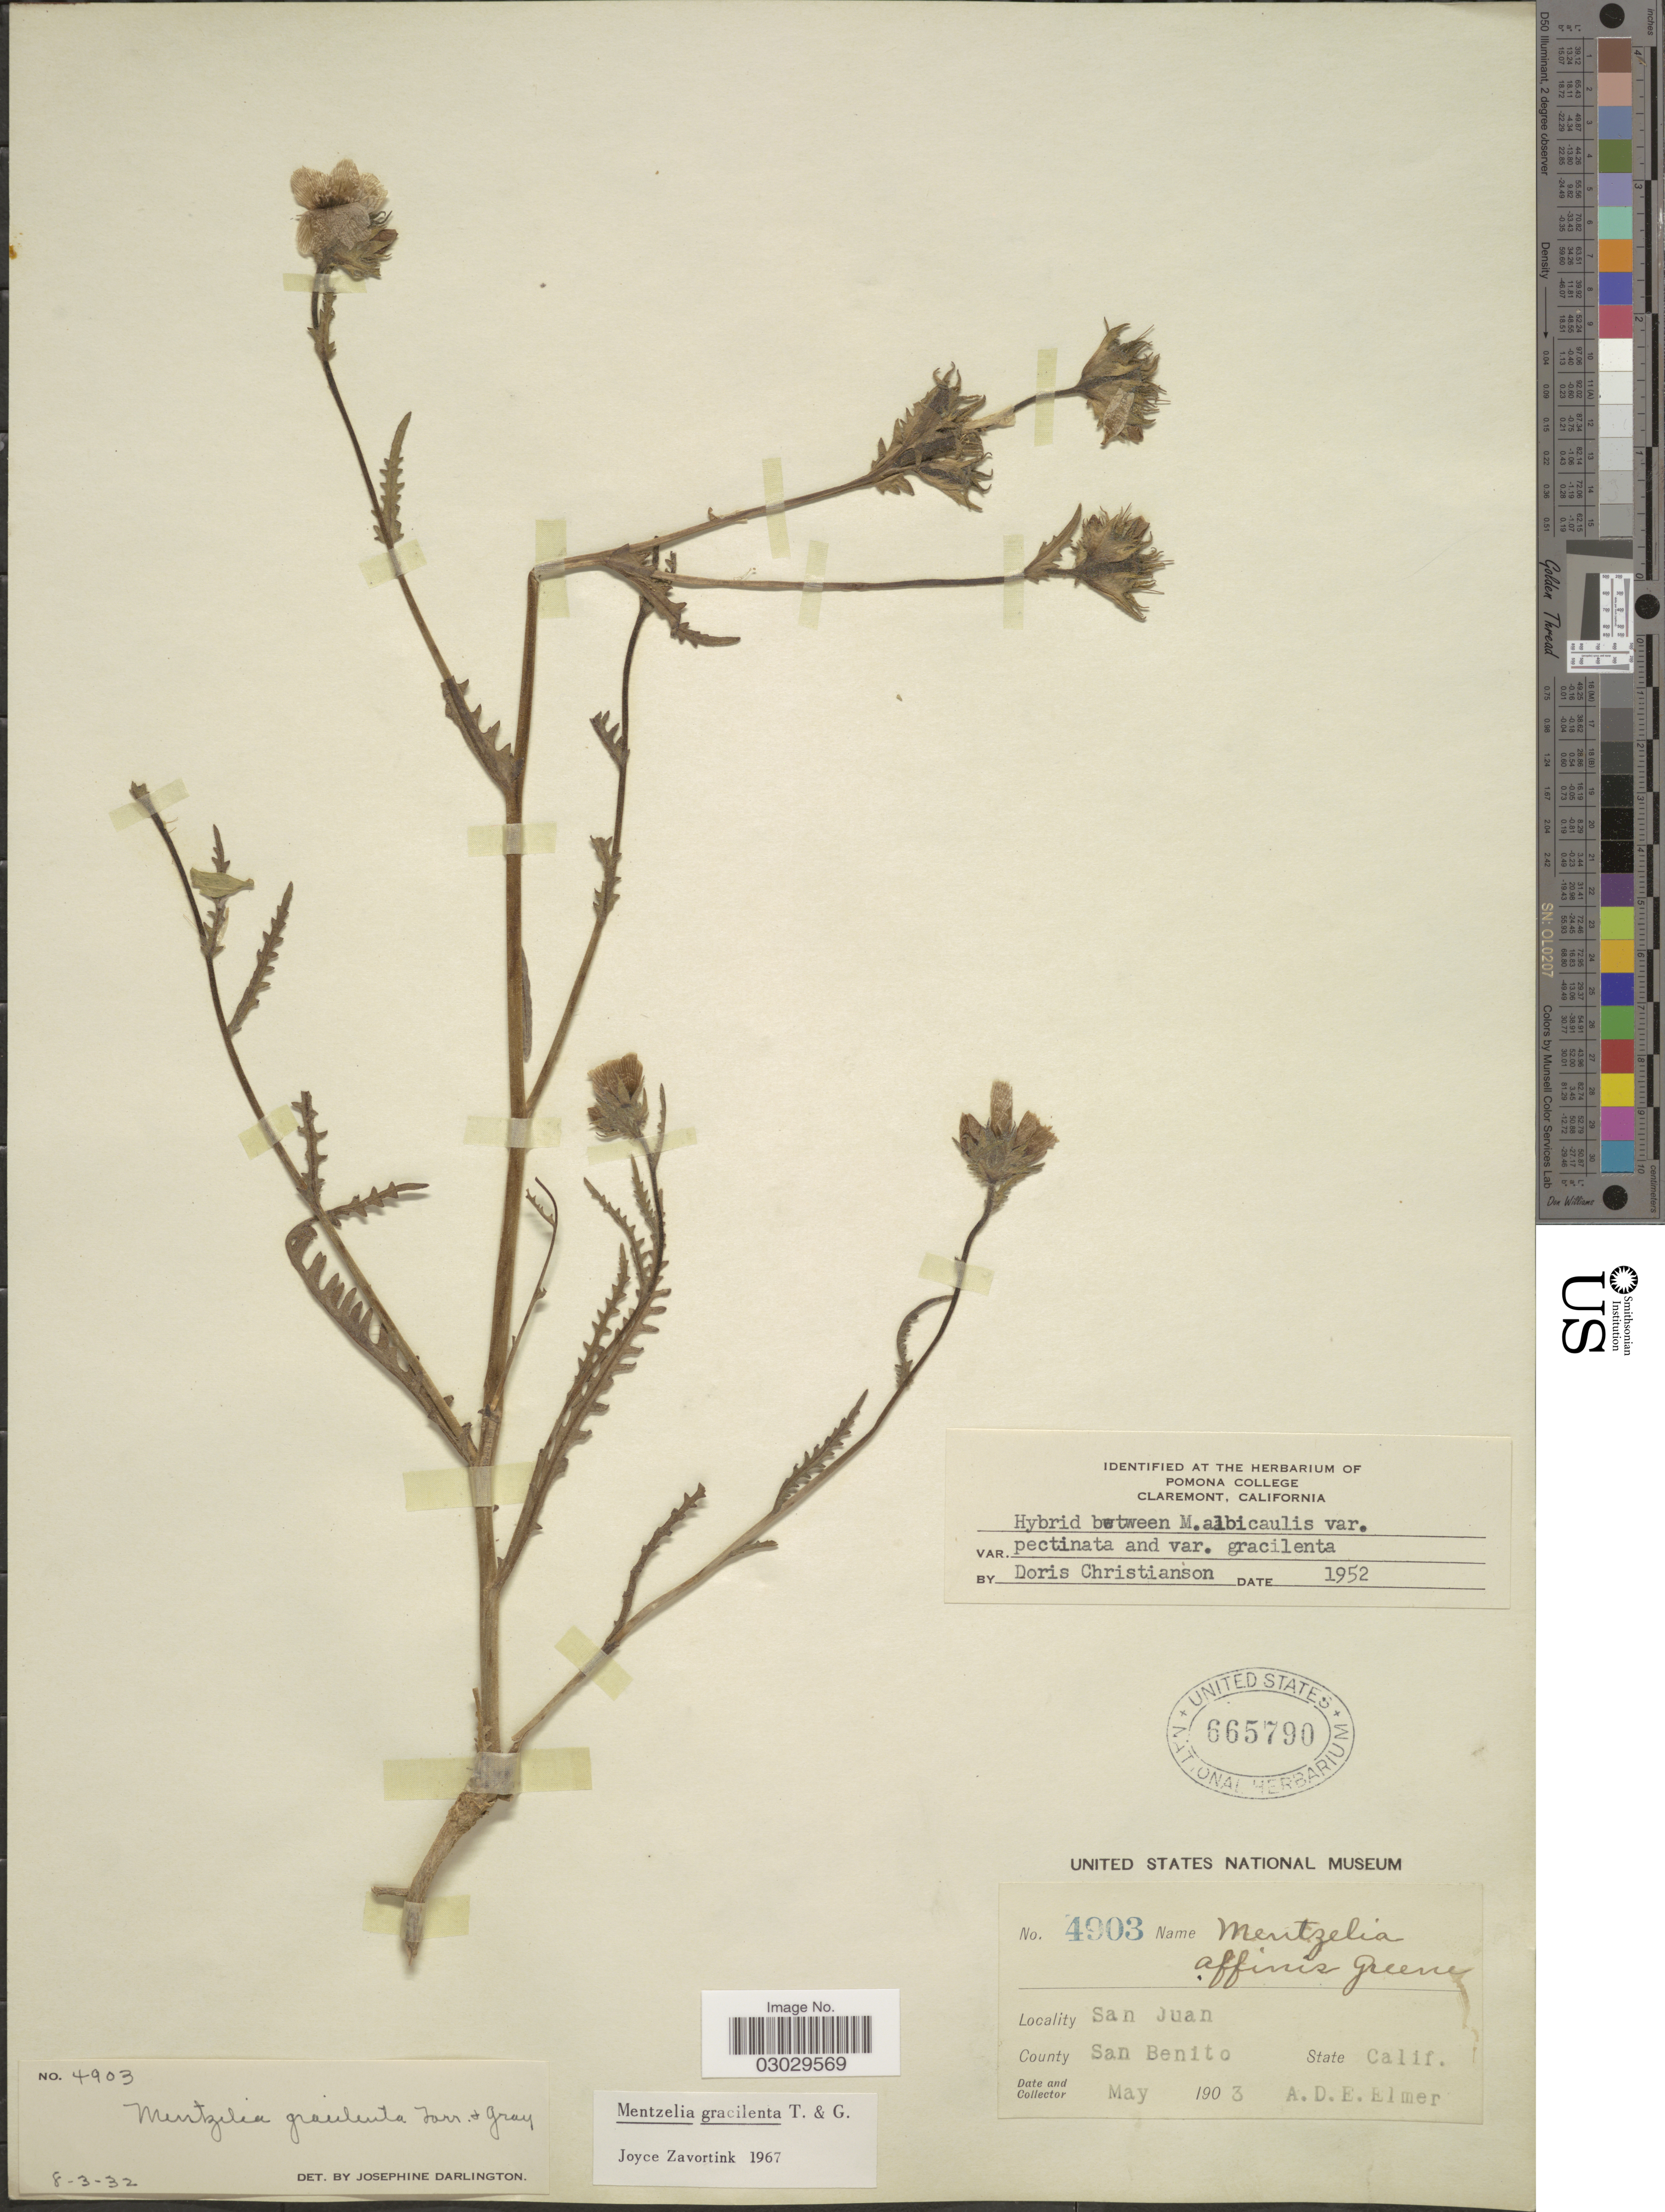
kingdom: Plantae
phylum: Tracheophyta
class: Magnoliopsida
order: Cornales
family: Loasaceae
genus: Mentzelia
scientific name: Mentzelia gracilenta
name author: Torr. & A. Gray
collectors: A. D. E. Elmer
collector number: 4903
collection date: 1903-05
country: United States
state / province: California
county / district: San Benito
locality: San Juan, County San Benito.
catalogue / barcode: US 665790